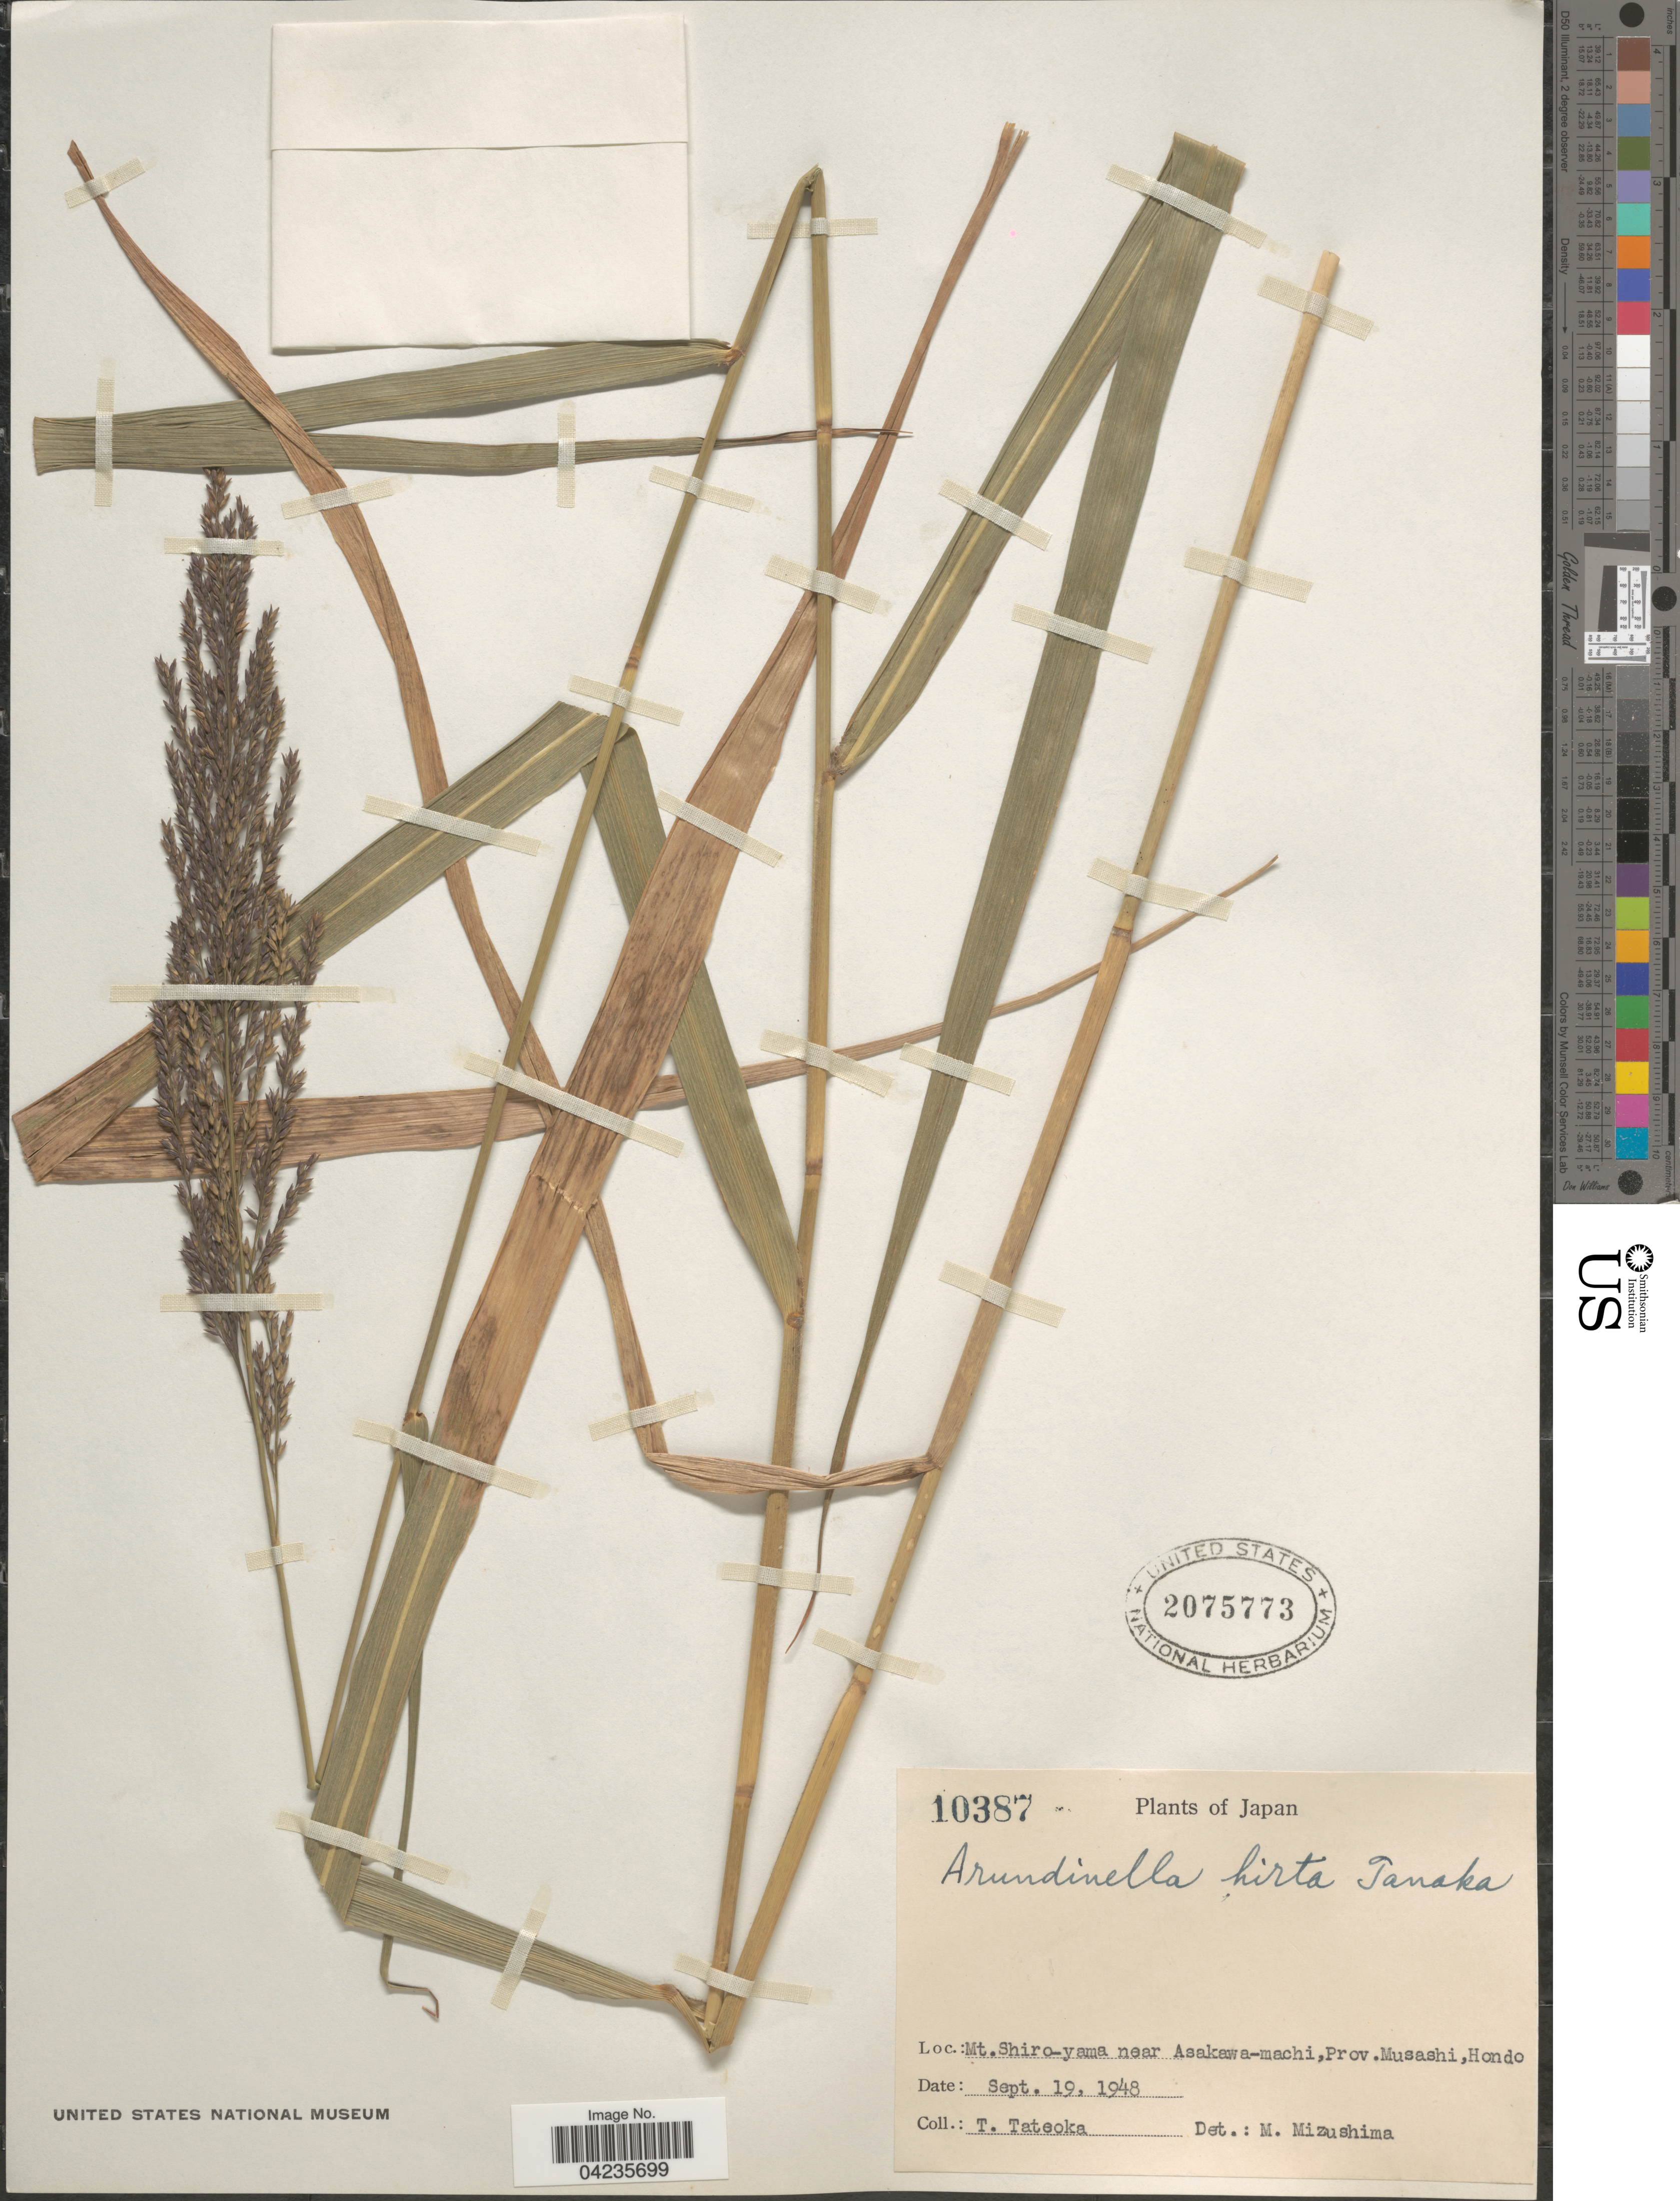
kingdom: Plantae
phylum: Tracheophyta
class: Liliopsida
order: Poales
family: Poaceae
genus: Arundinella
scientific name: Arundinella hirta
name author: (Thunb.) Tanaka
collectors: T. Tateoka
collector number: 10387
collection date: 1948-09-19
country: Japan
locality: Mt. Shiro-yama near Asakawa-machi, Prov. Musashi, Hondo.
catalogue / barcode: US 2075773